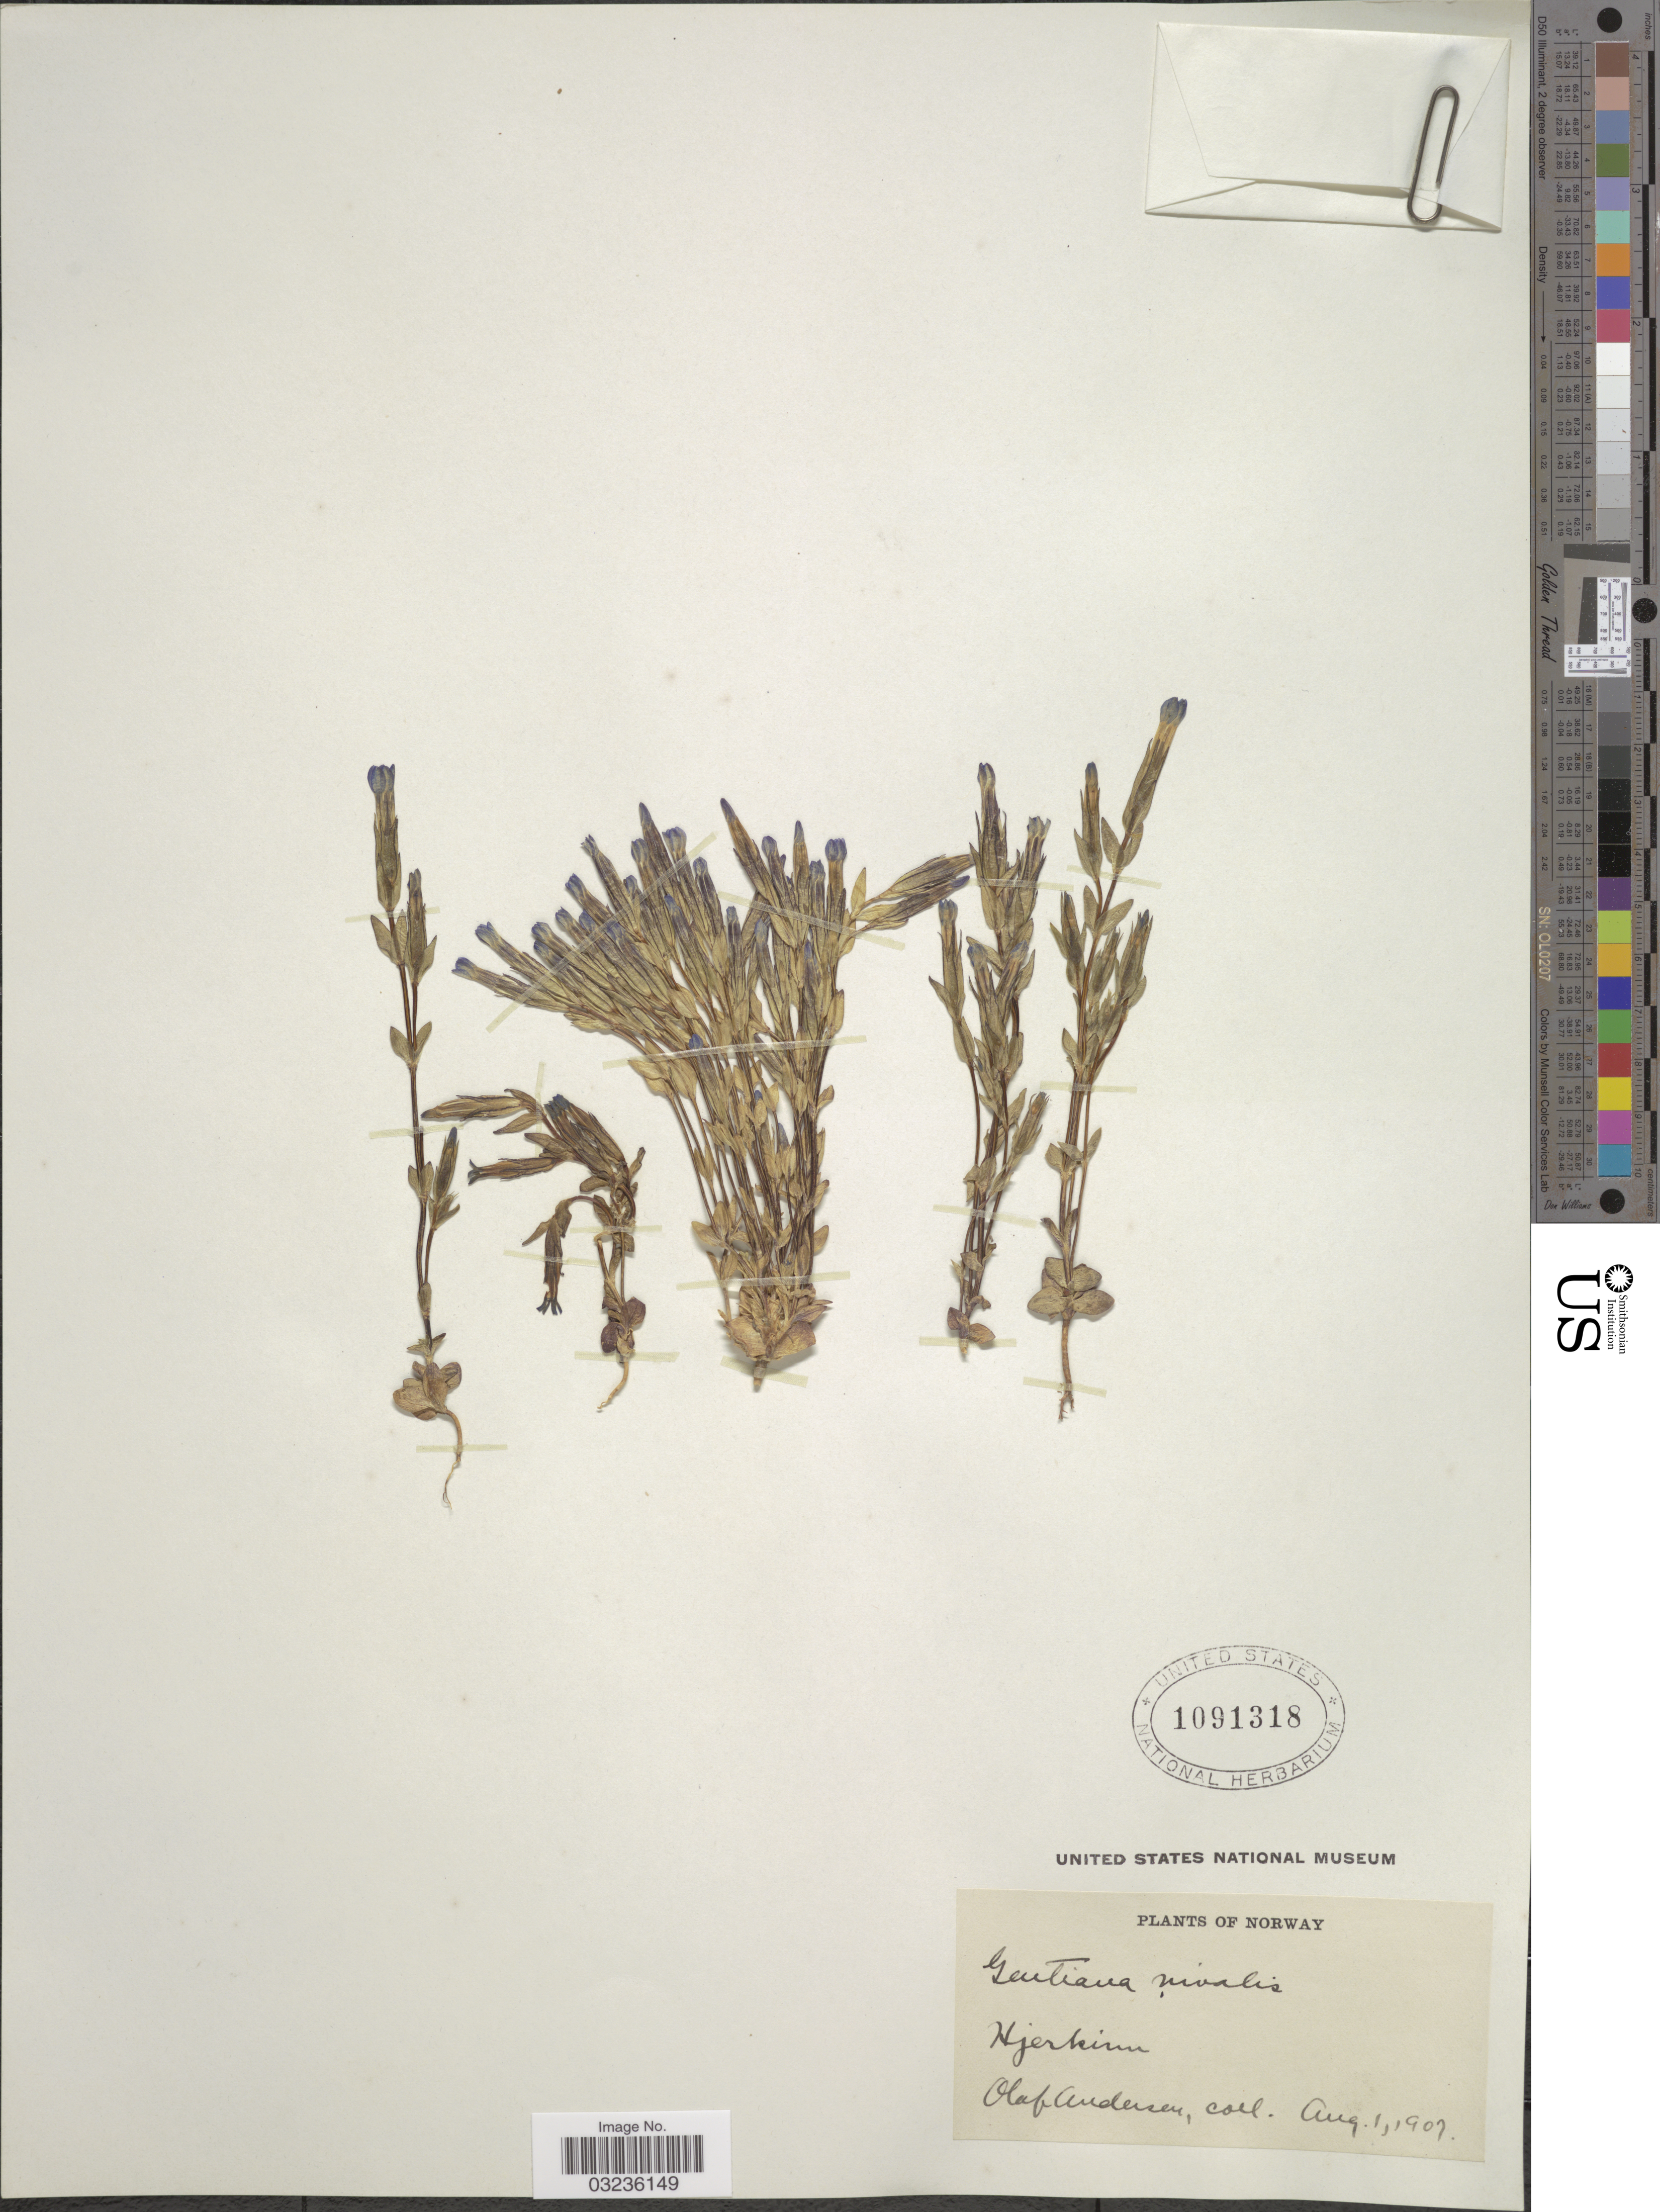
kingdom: Plantae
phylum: Tracheophyta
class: Magnoliopsida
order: Gentianales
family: Gentianaceae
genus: Gentiana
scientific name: Gentiana nivalis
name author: L.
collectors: O. Andersen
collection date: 1907-08-01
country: Norway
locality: Norway, Hjerkinn.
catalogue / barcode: US 1091318